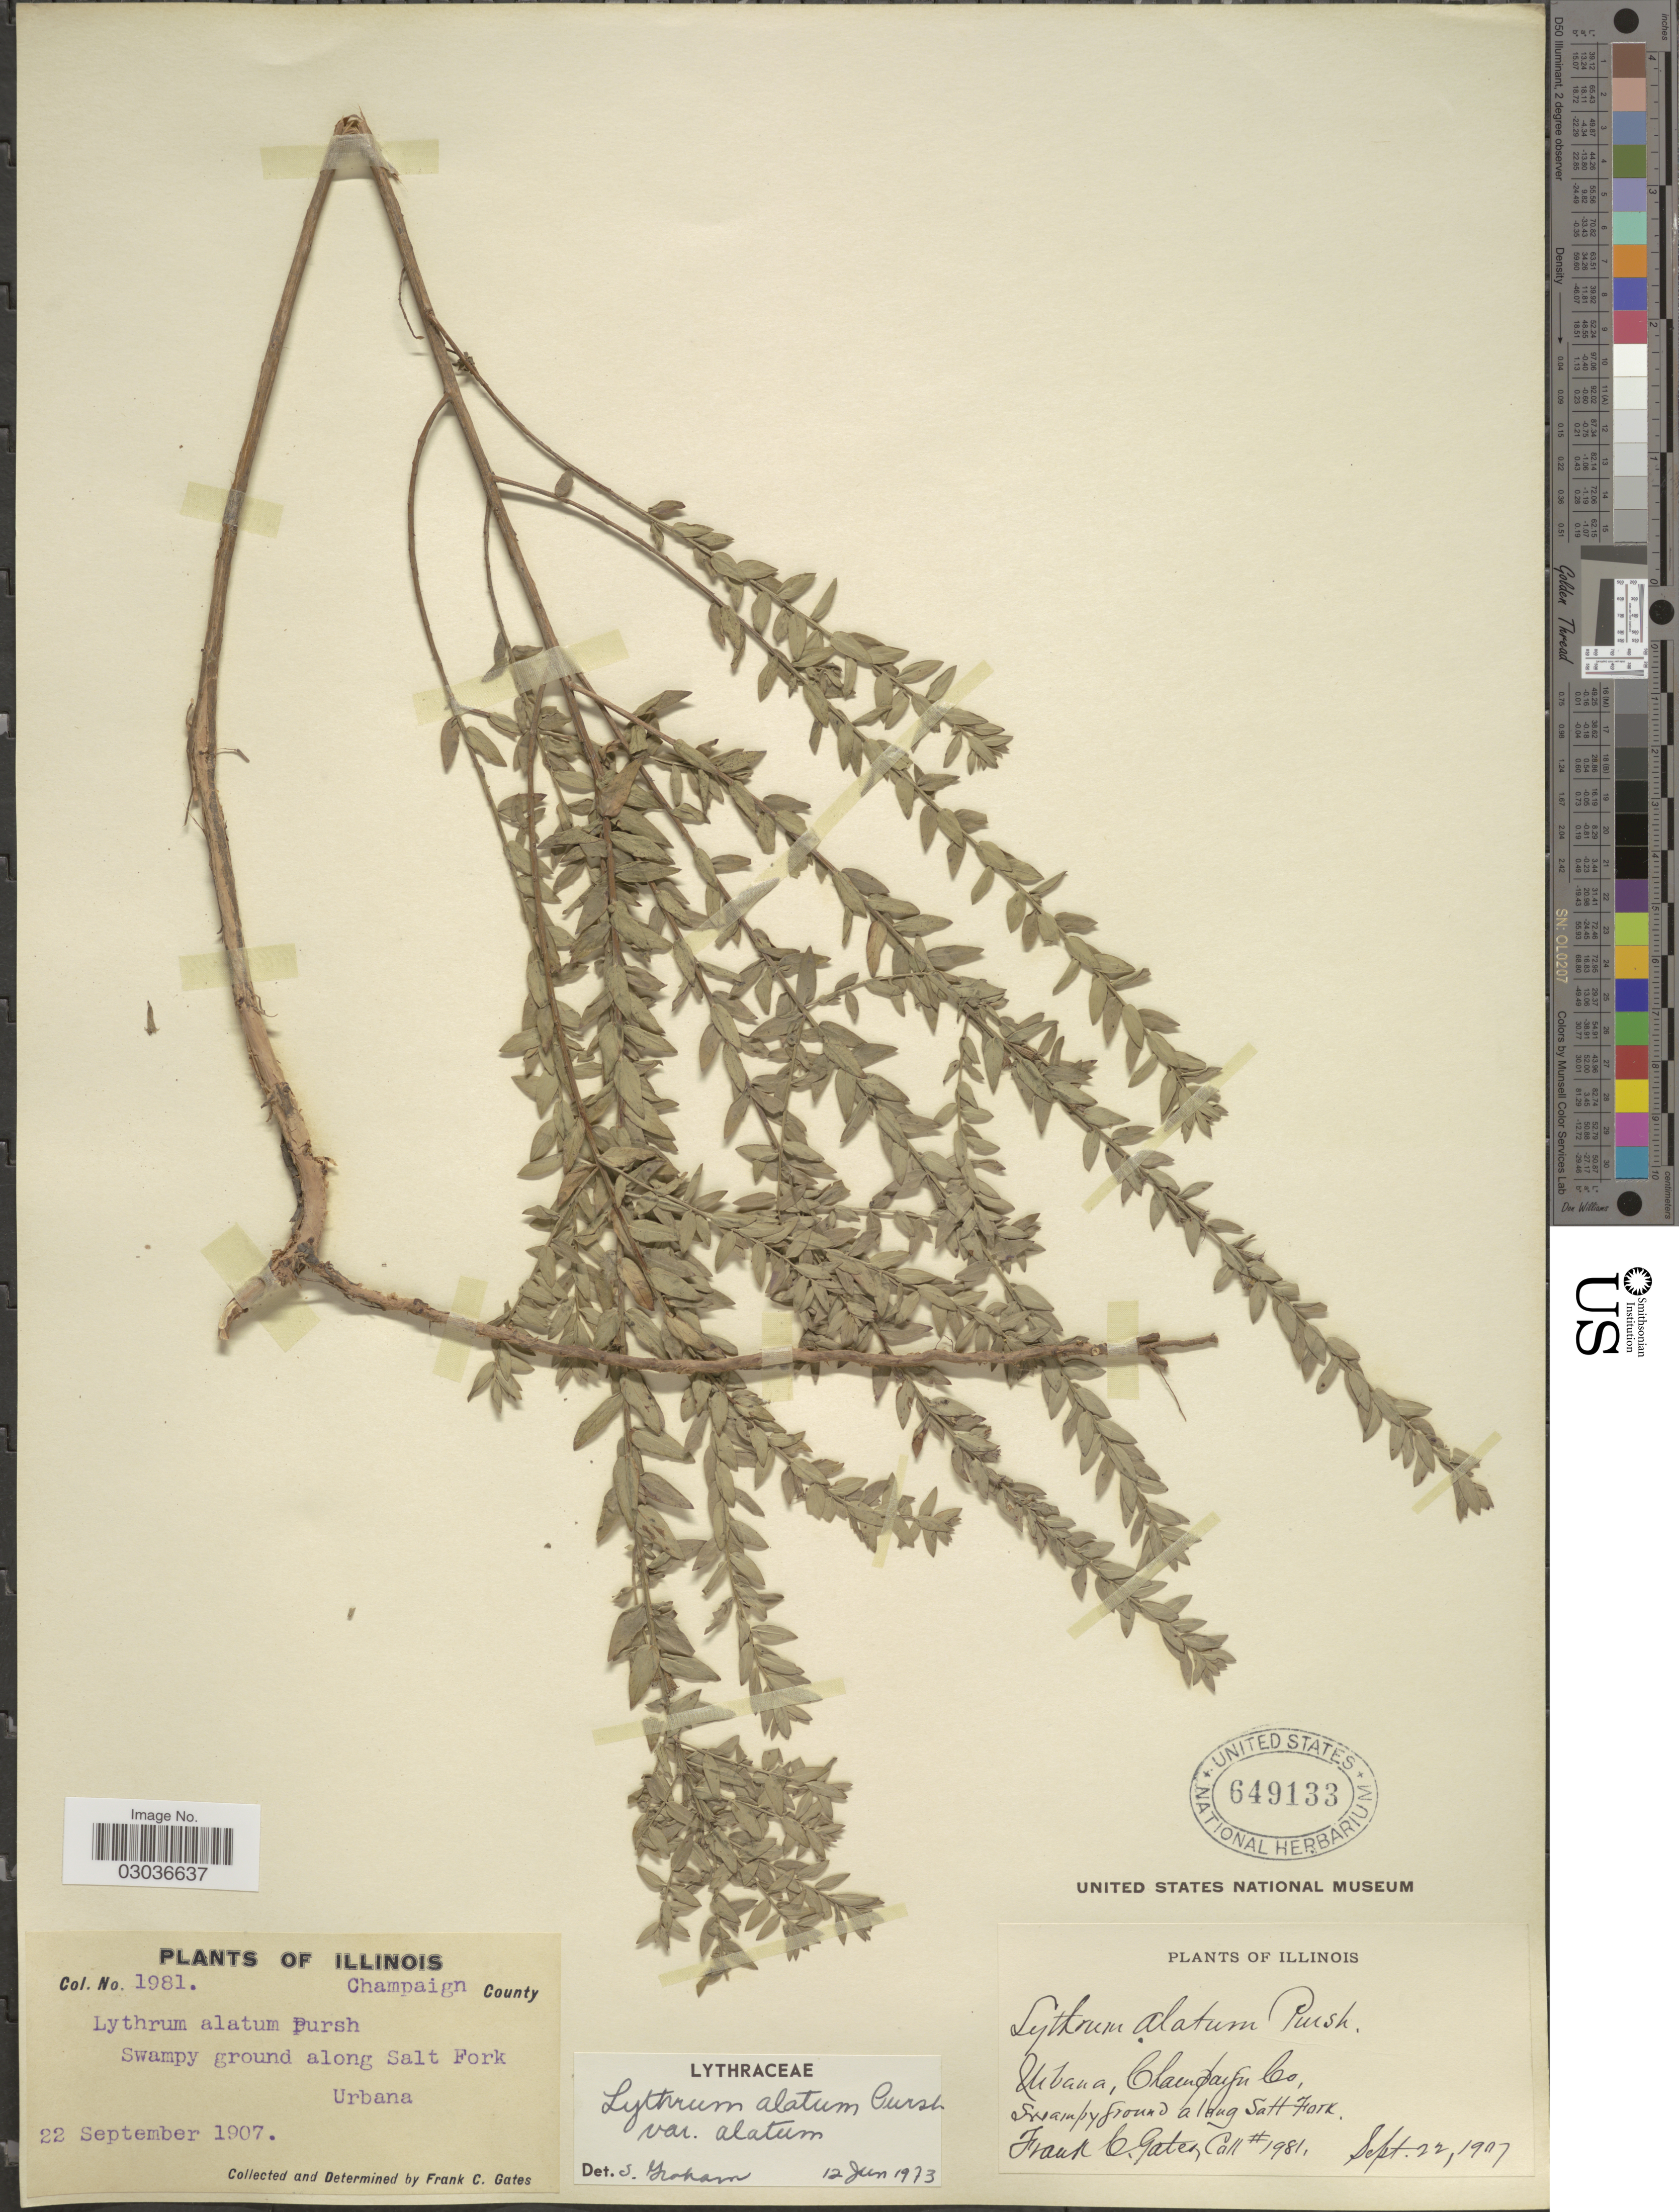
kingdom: Plantae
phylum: Tracheophyta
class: Magnoliopsida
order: Myrtales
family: Lythraceae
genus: Lythrum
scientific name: Lythrum alatum var. alatum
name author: Pursh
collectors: F. C. Gates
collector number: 1981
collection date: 1907-09-22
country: United States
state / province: Illinois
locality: Swampy ground along Salt Fork. Urbana. Champaign County.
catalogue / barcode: US 649133